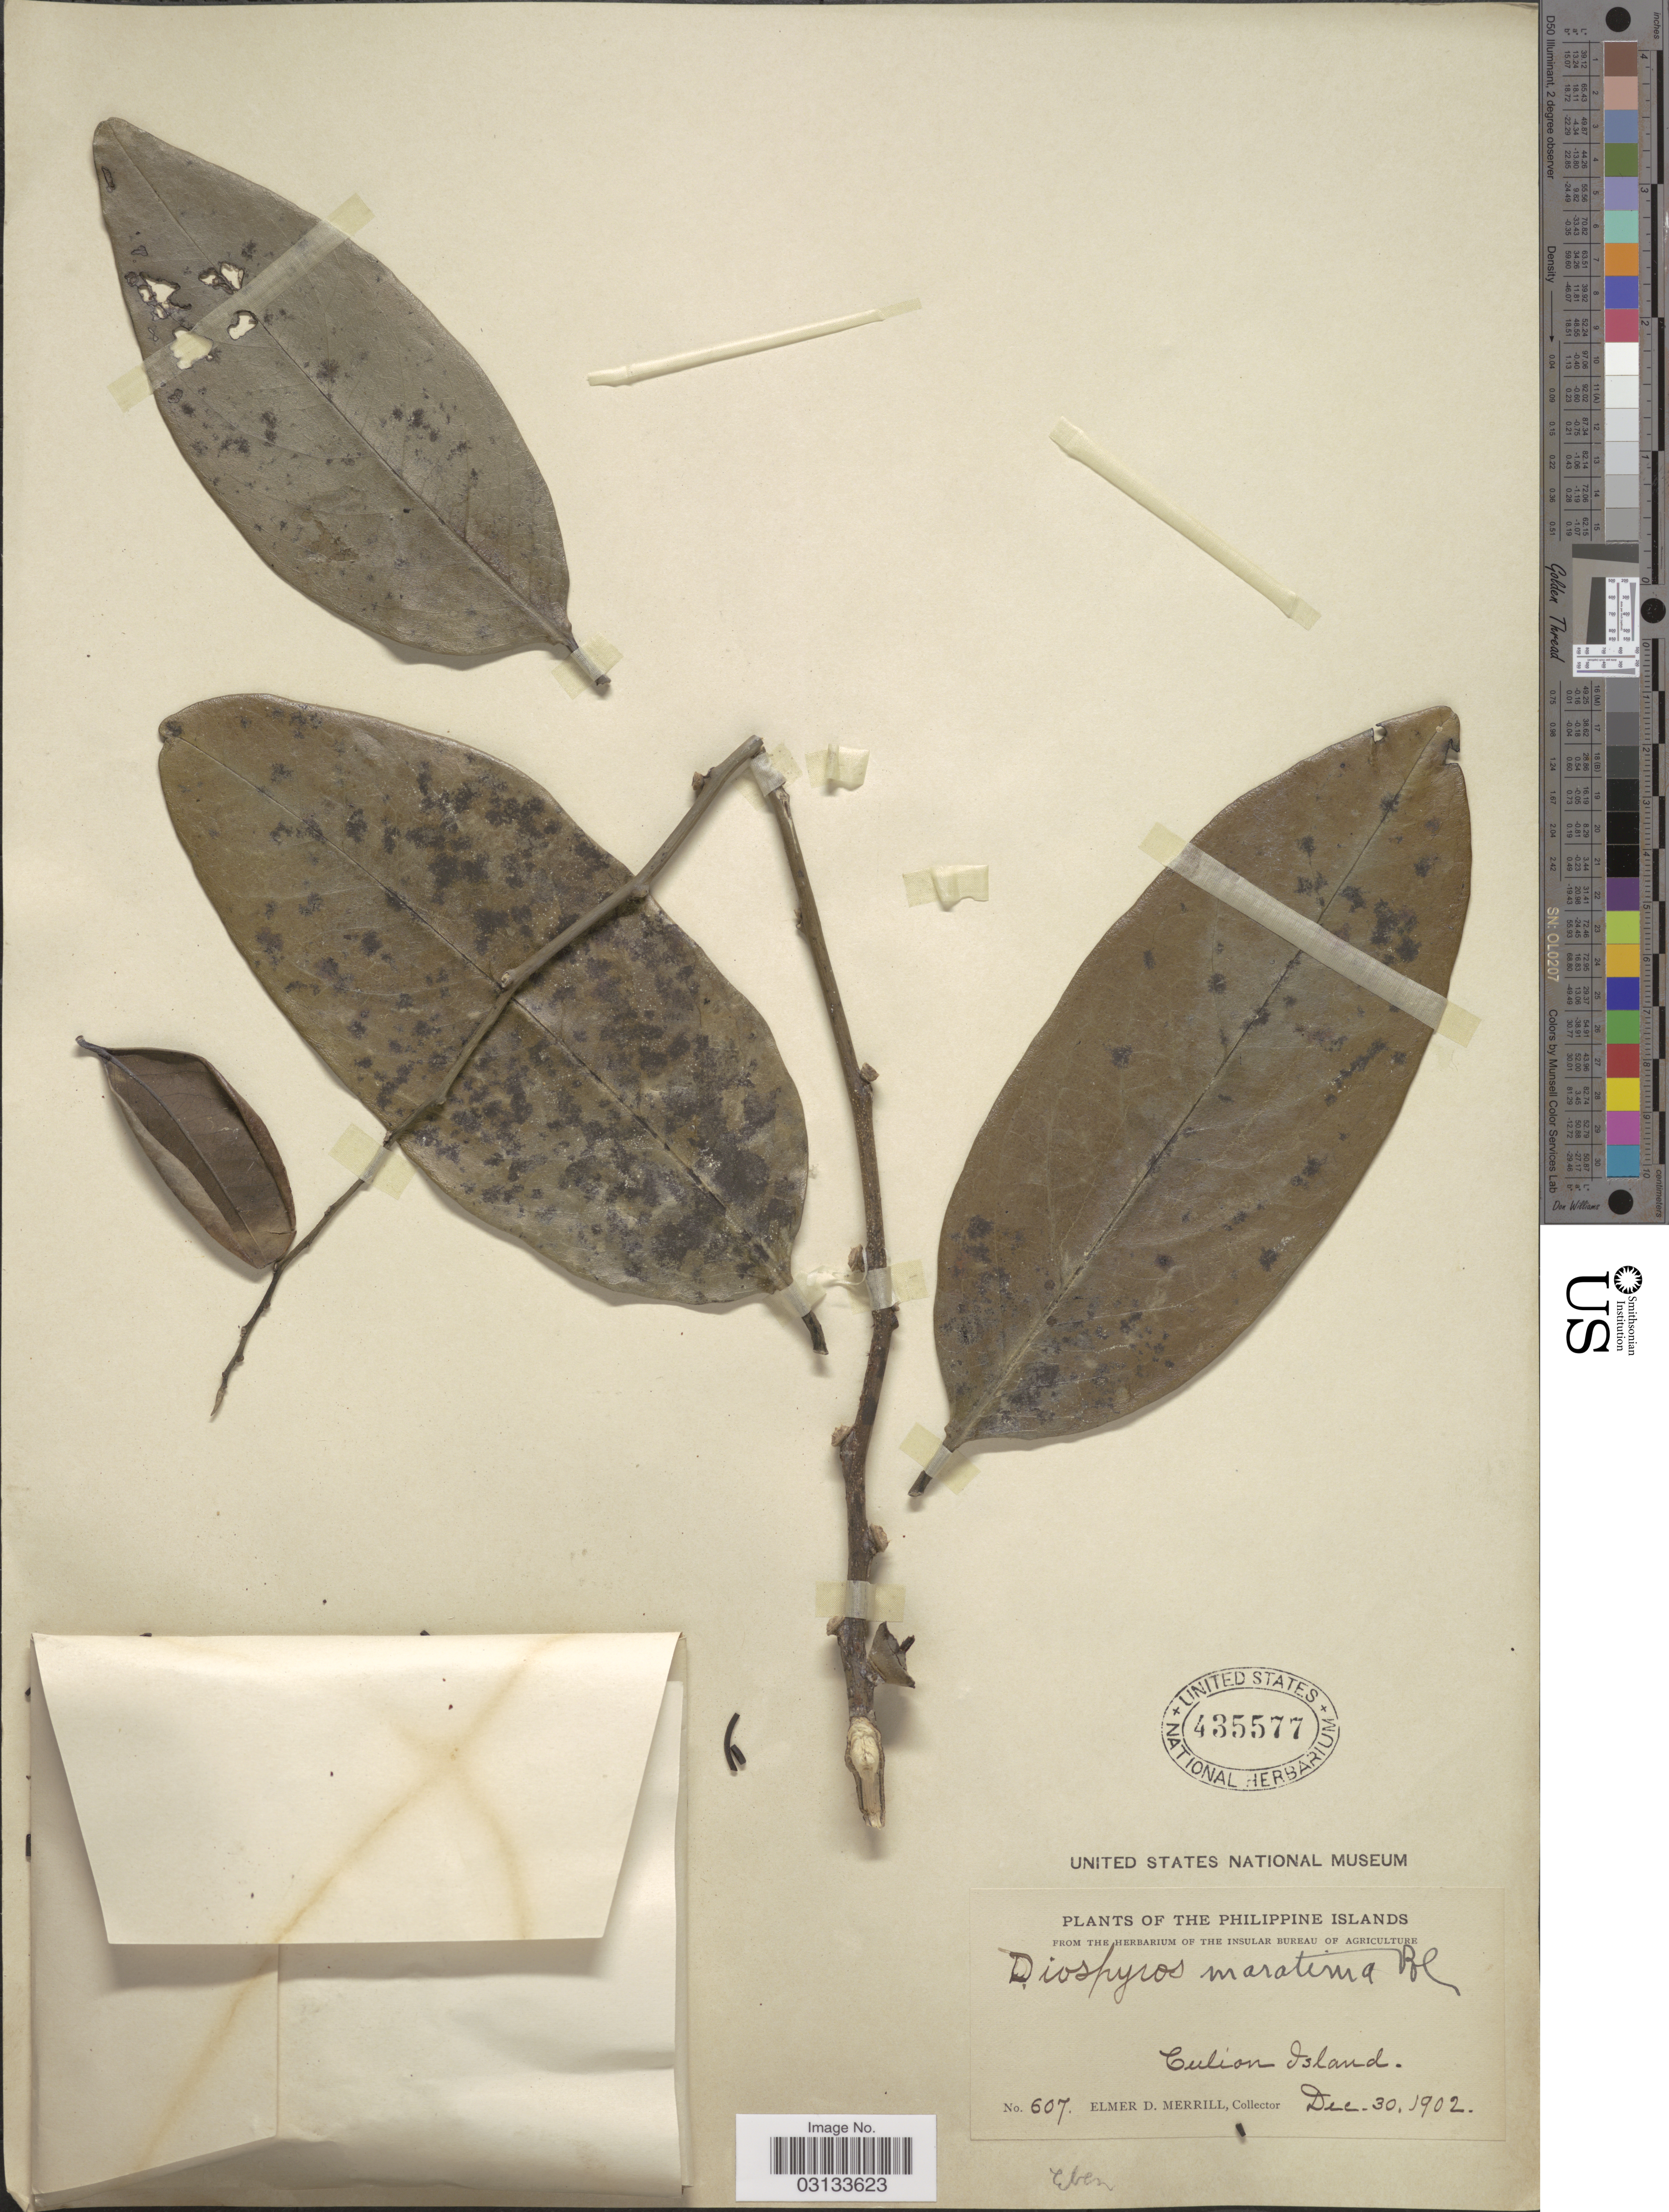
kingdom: Plantae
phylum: Tracheophyta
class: Magnoliopsida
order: Ericales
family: Ebenaceae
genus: Diospyros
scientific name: Diospyros maritima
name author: Blume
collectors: E. D. Merrill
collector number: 607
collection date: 1902-12-30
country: Philippines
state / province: Mimaropa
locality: Philippine Islands. Culion Island.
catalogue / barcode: US 435577